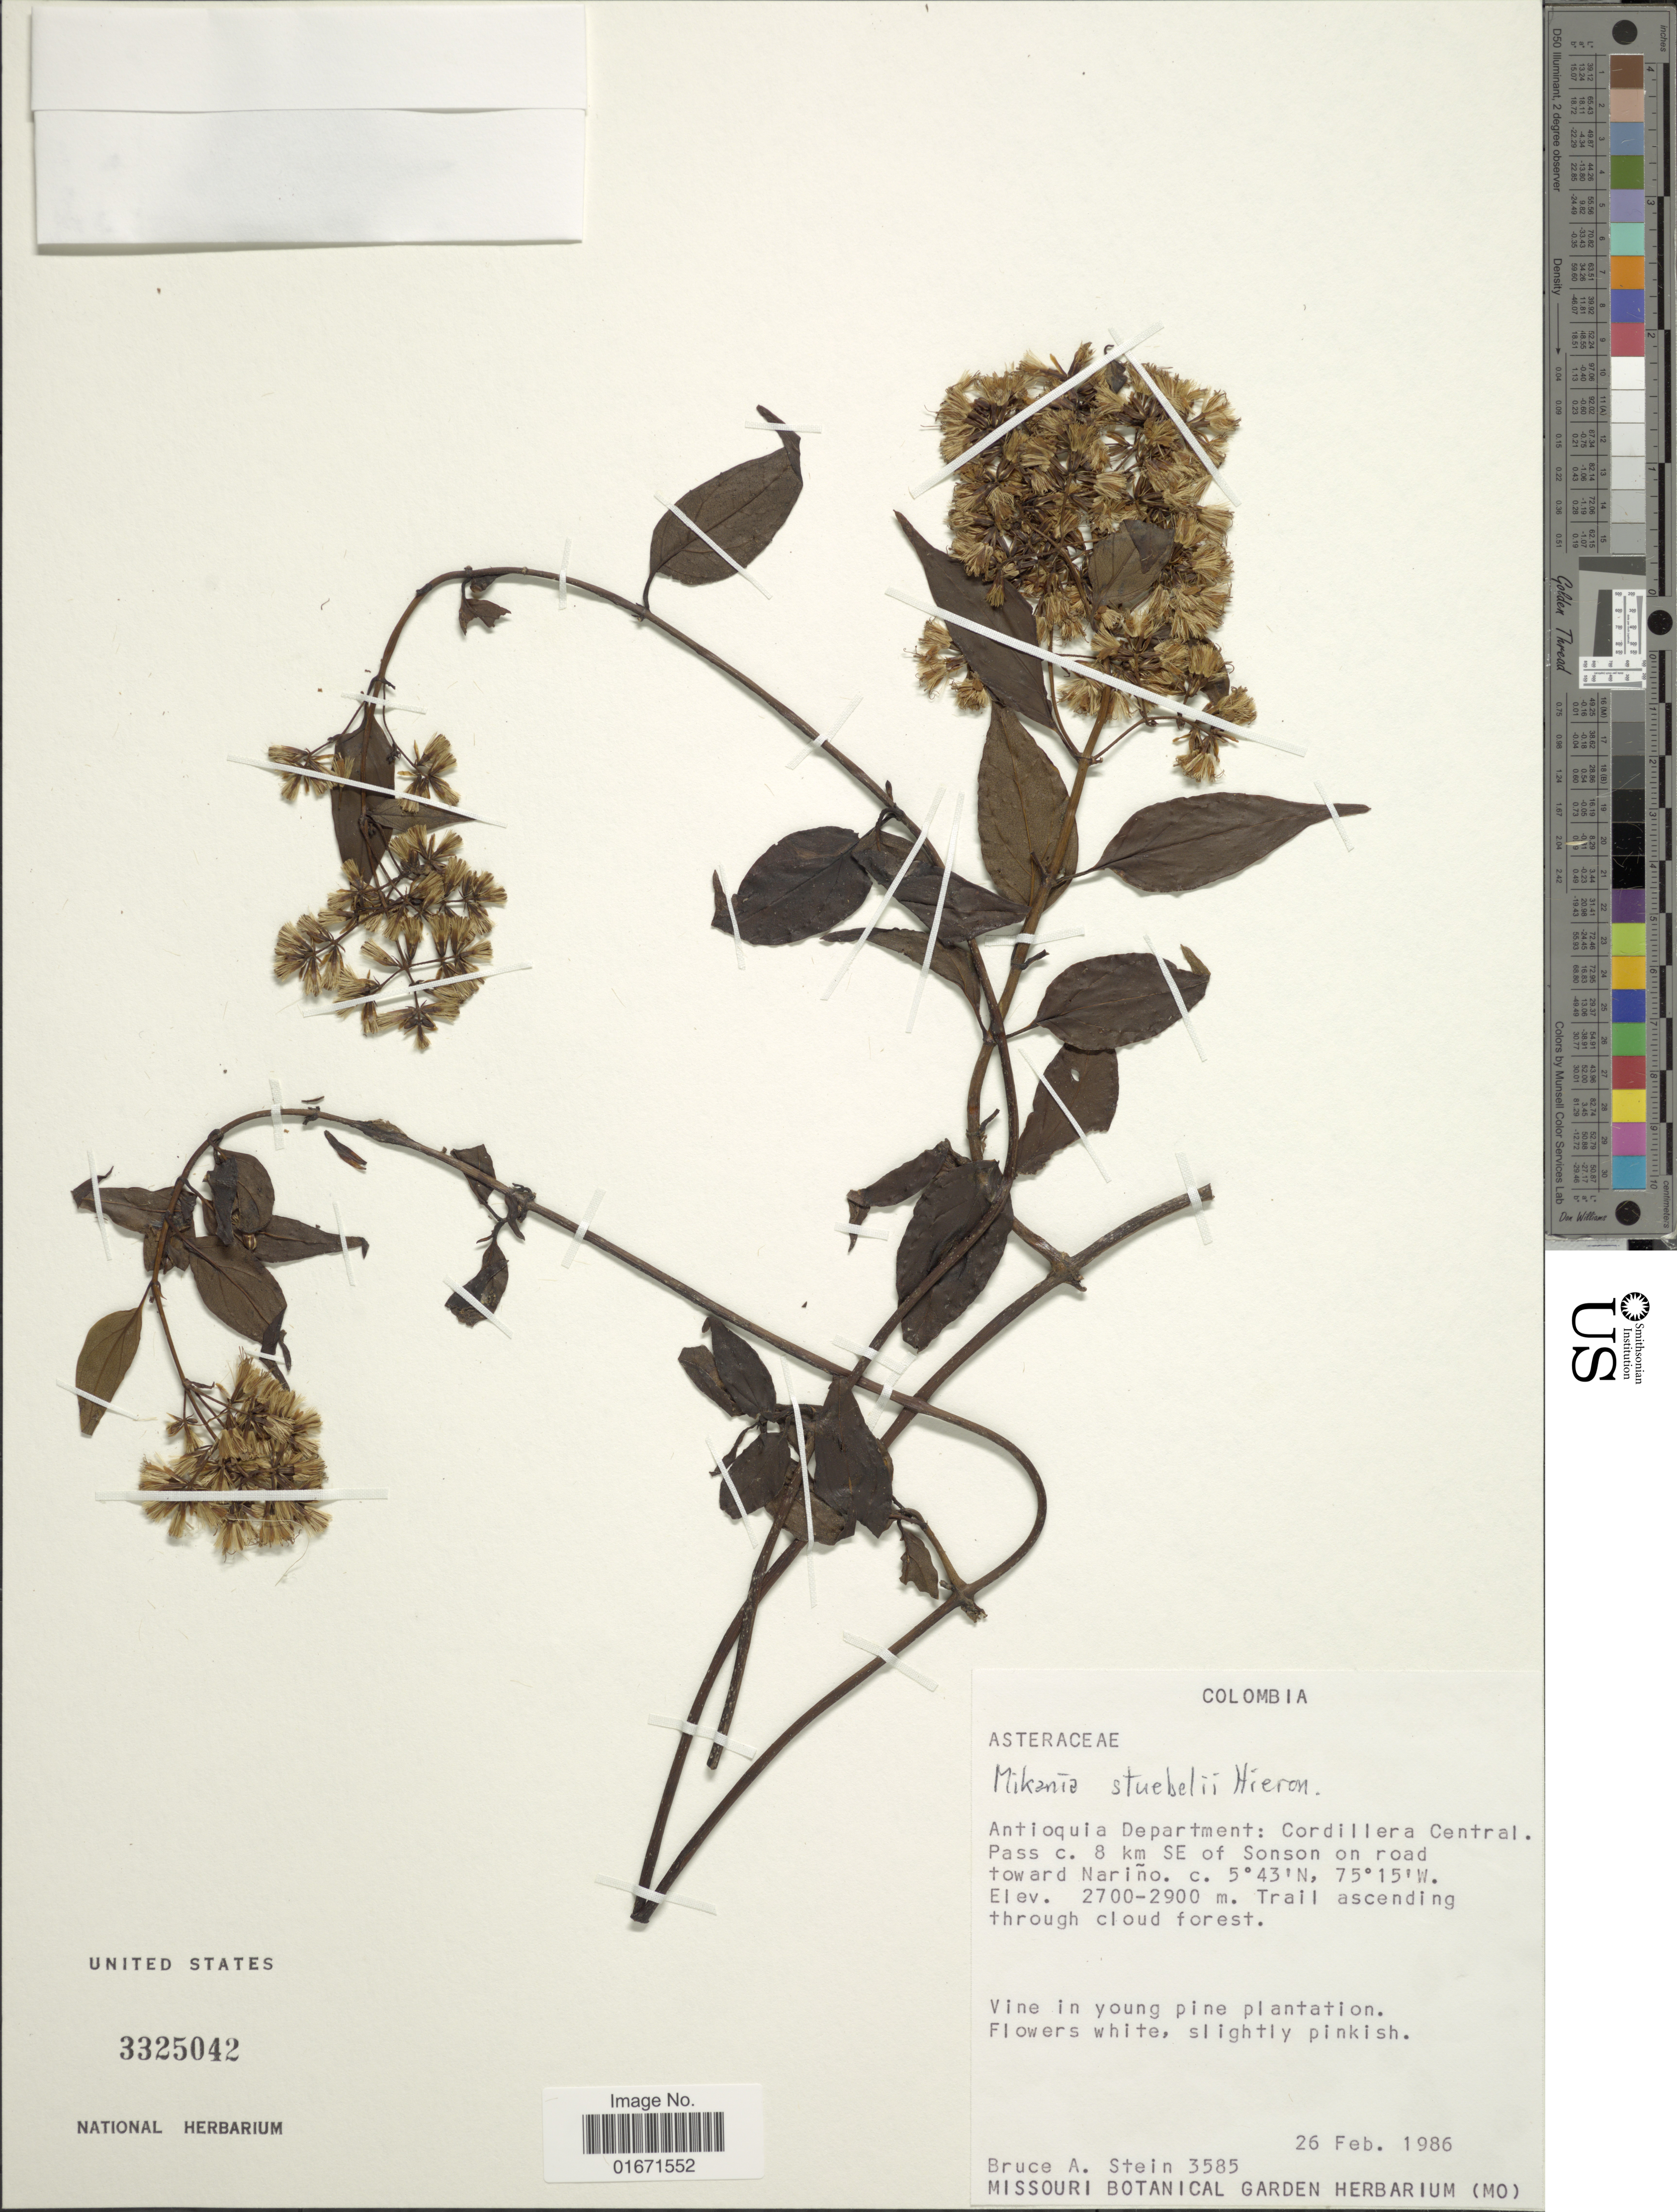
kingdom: Plantae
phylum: Tracheophyta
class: Magnoliopsida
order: Asterales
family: Asteraceae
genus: Mikania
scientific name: Mikania stuebelii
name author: Hieron.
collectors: B. A. Stein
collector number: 3585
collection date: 1986-02-26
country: Colombia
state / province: Antioquia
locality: Antioquia Department: Cordillera Central. Pass. c 8 km SE of Sonson on road toward Nariño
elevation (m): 2700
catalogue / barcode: US 3325042